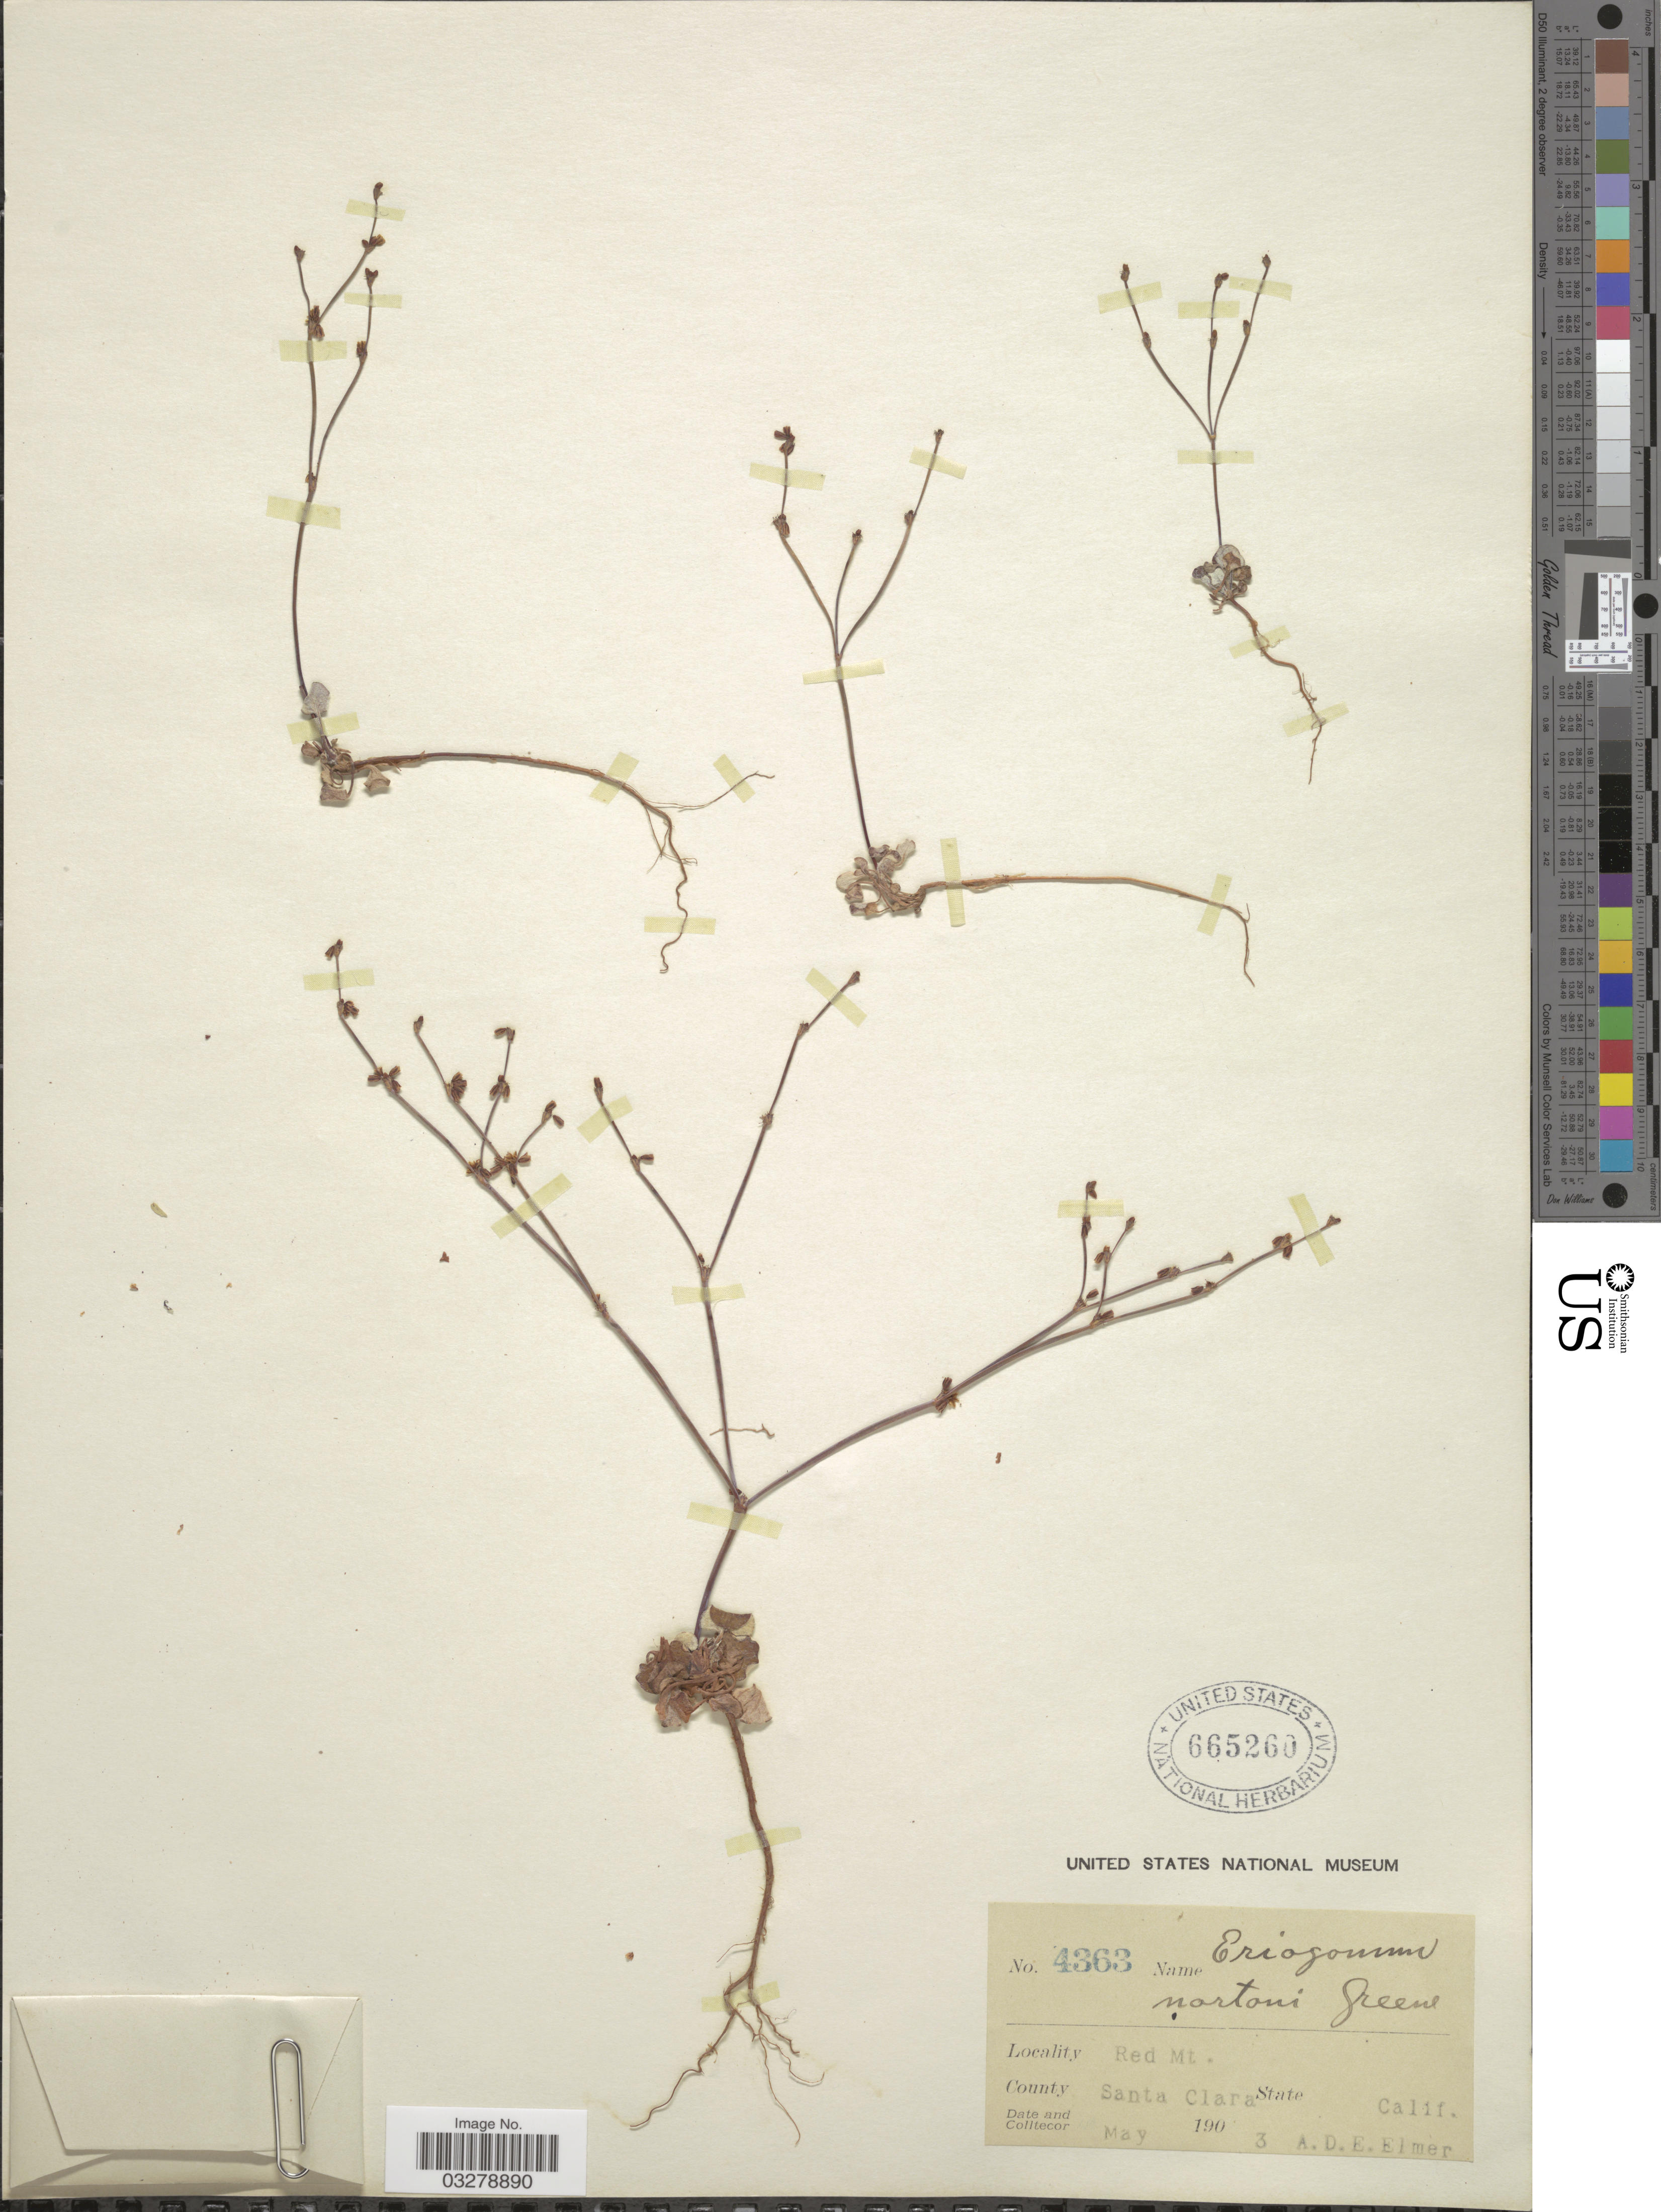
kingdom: Plantae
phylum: Tracheophyta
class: Magnoliopsida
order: Caryophyllales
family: Polygonaceae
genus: Eriogonum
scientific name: Eriogonum nortonii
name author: Greene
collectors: A. D. E. Elmer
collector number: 4363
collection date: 1903-05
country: United States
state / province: California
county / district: Santa Clara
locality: Red Mt. County Santa Clara.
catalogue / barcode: US 665260